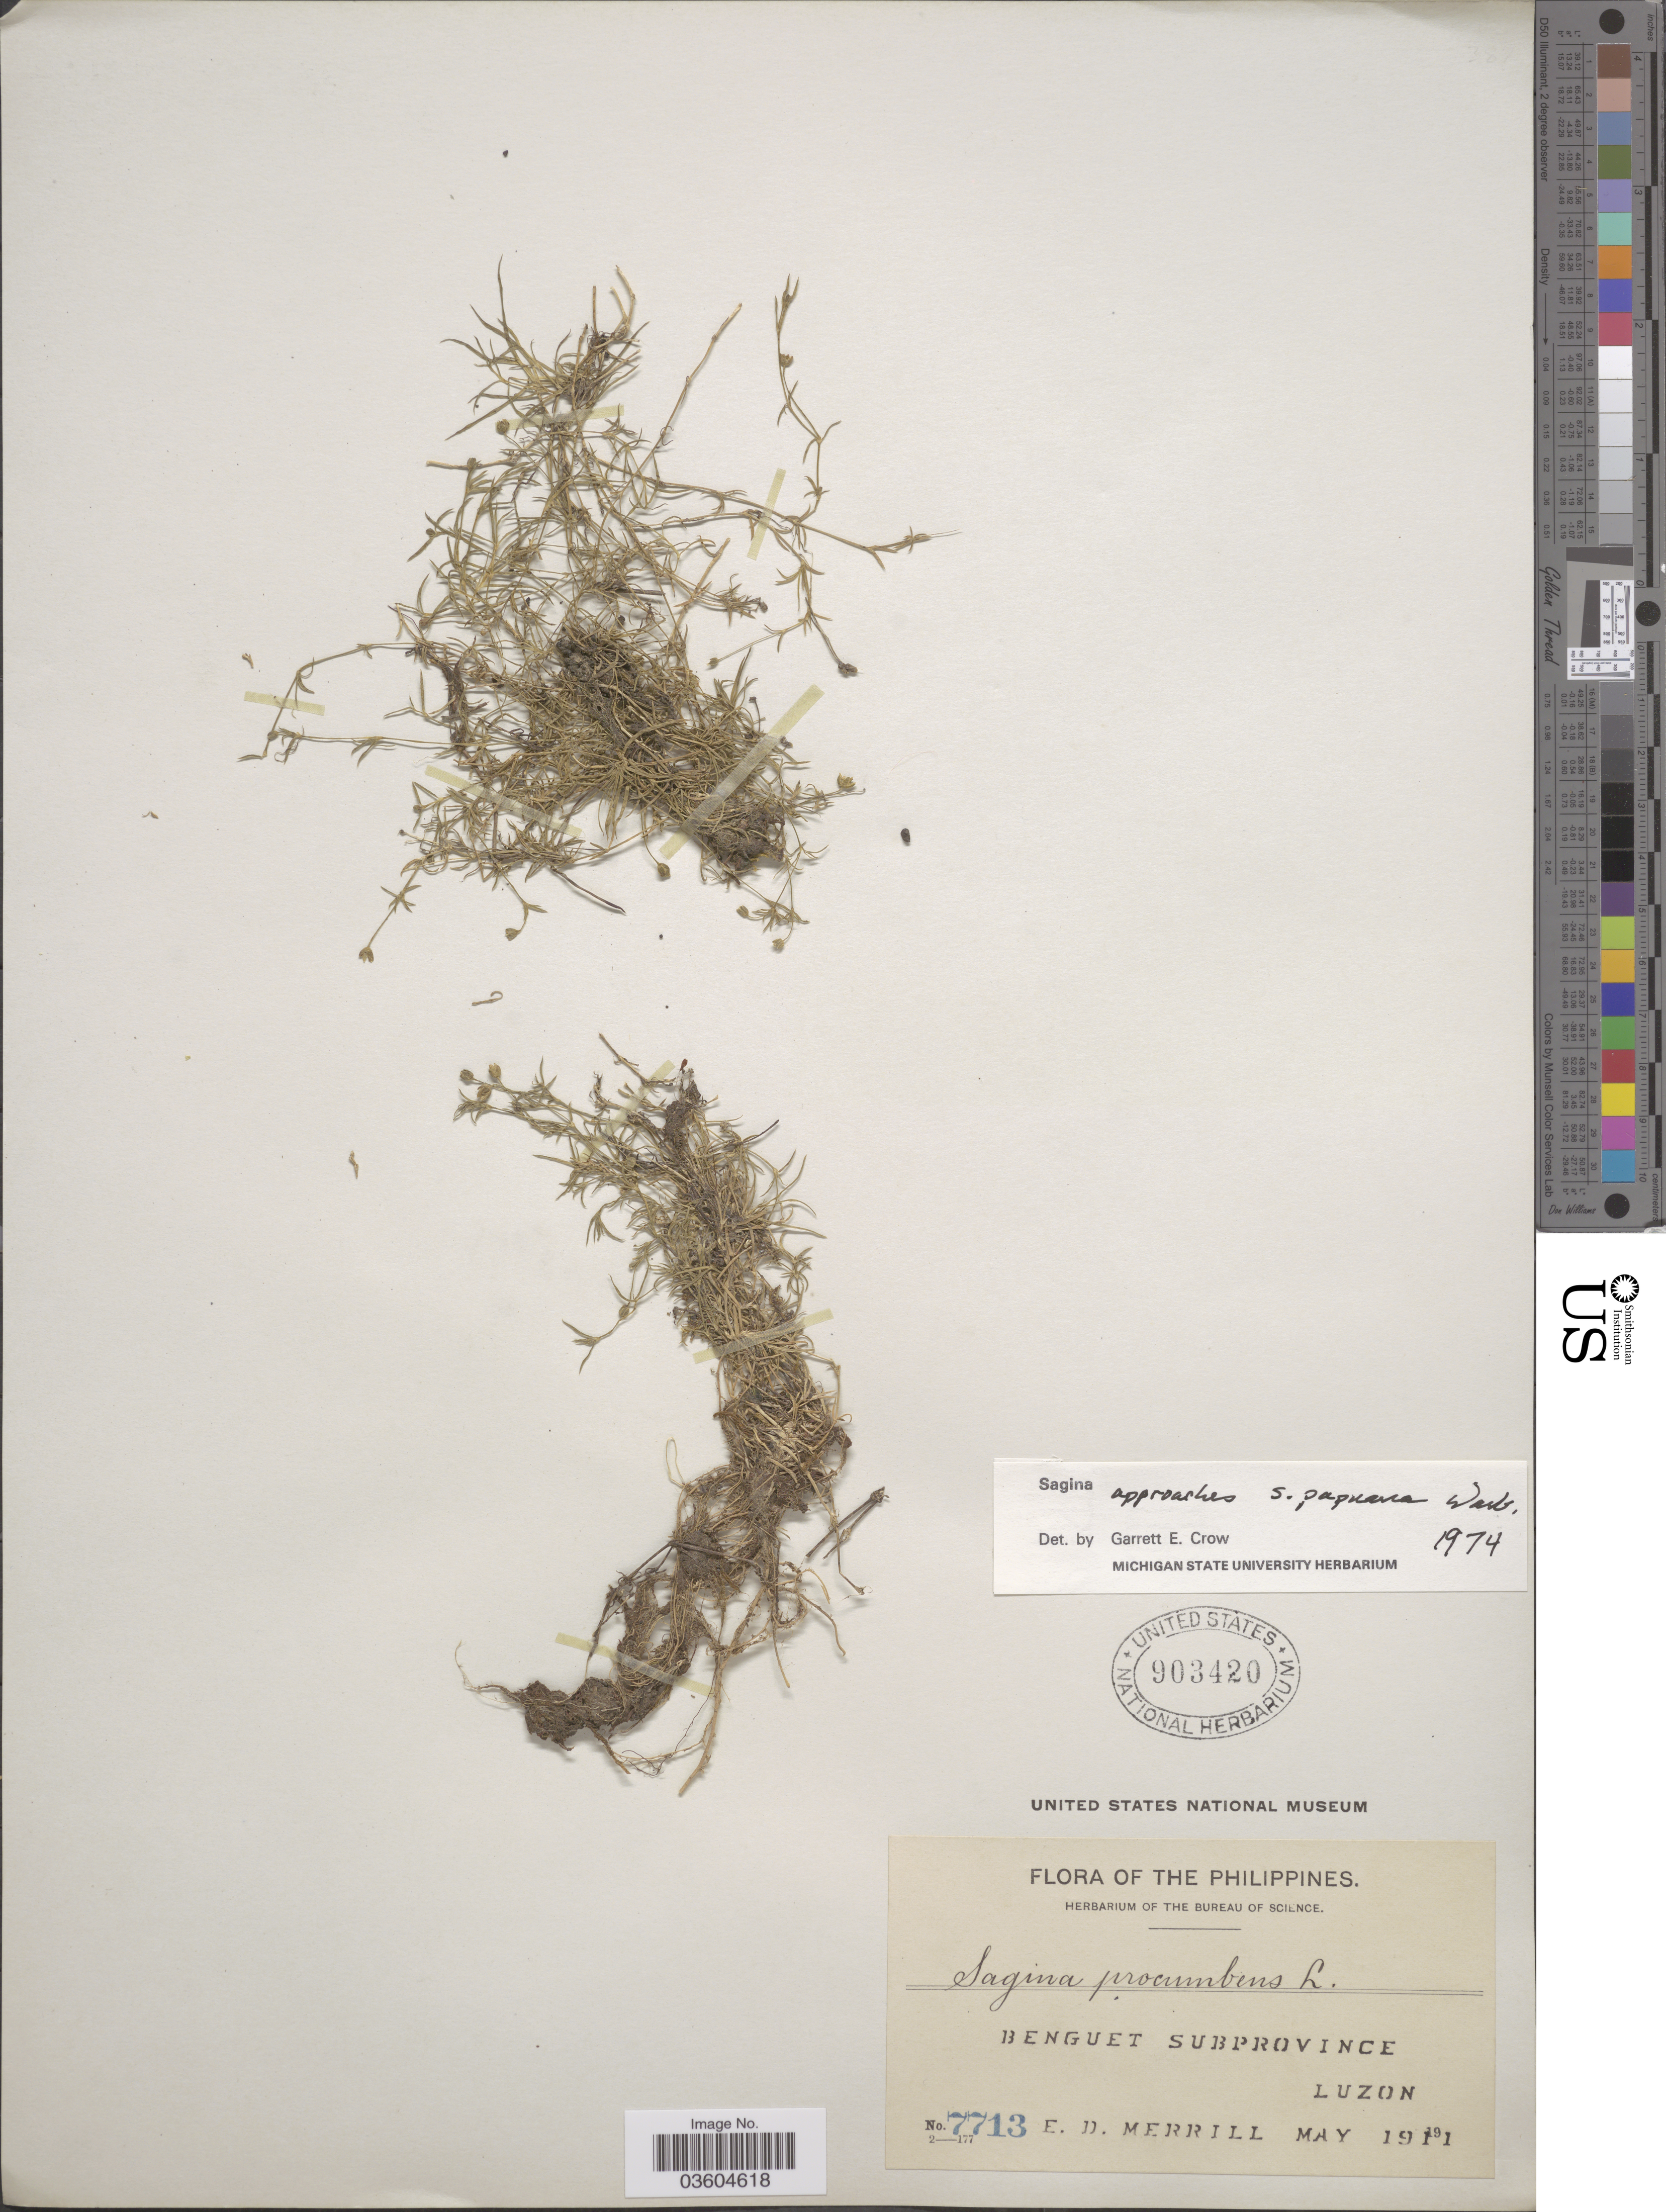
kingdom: Plantae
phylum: Tracheophyta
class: Magnoliopsida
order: Caryophyllales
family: Caryophyllaceae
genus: Sagina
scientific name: Sagina papuana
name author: Warb.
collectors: E. D. Merrill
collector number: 7713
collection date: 1911-05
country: Philippines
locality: Benguet Subprovince. Luzon.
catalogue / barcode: US 903420